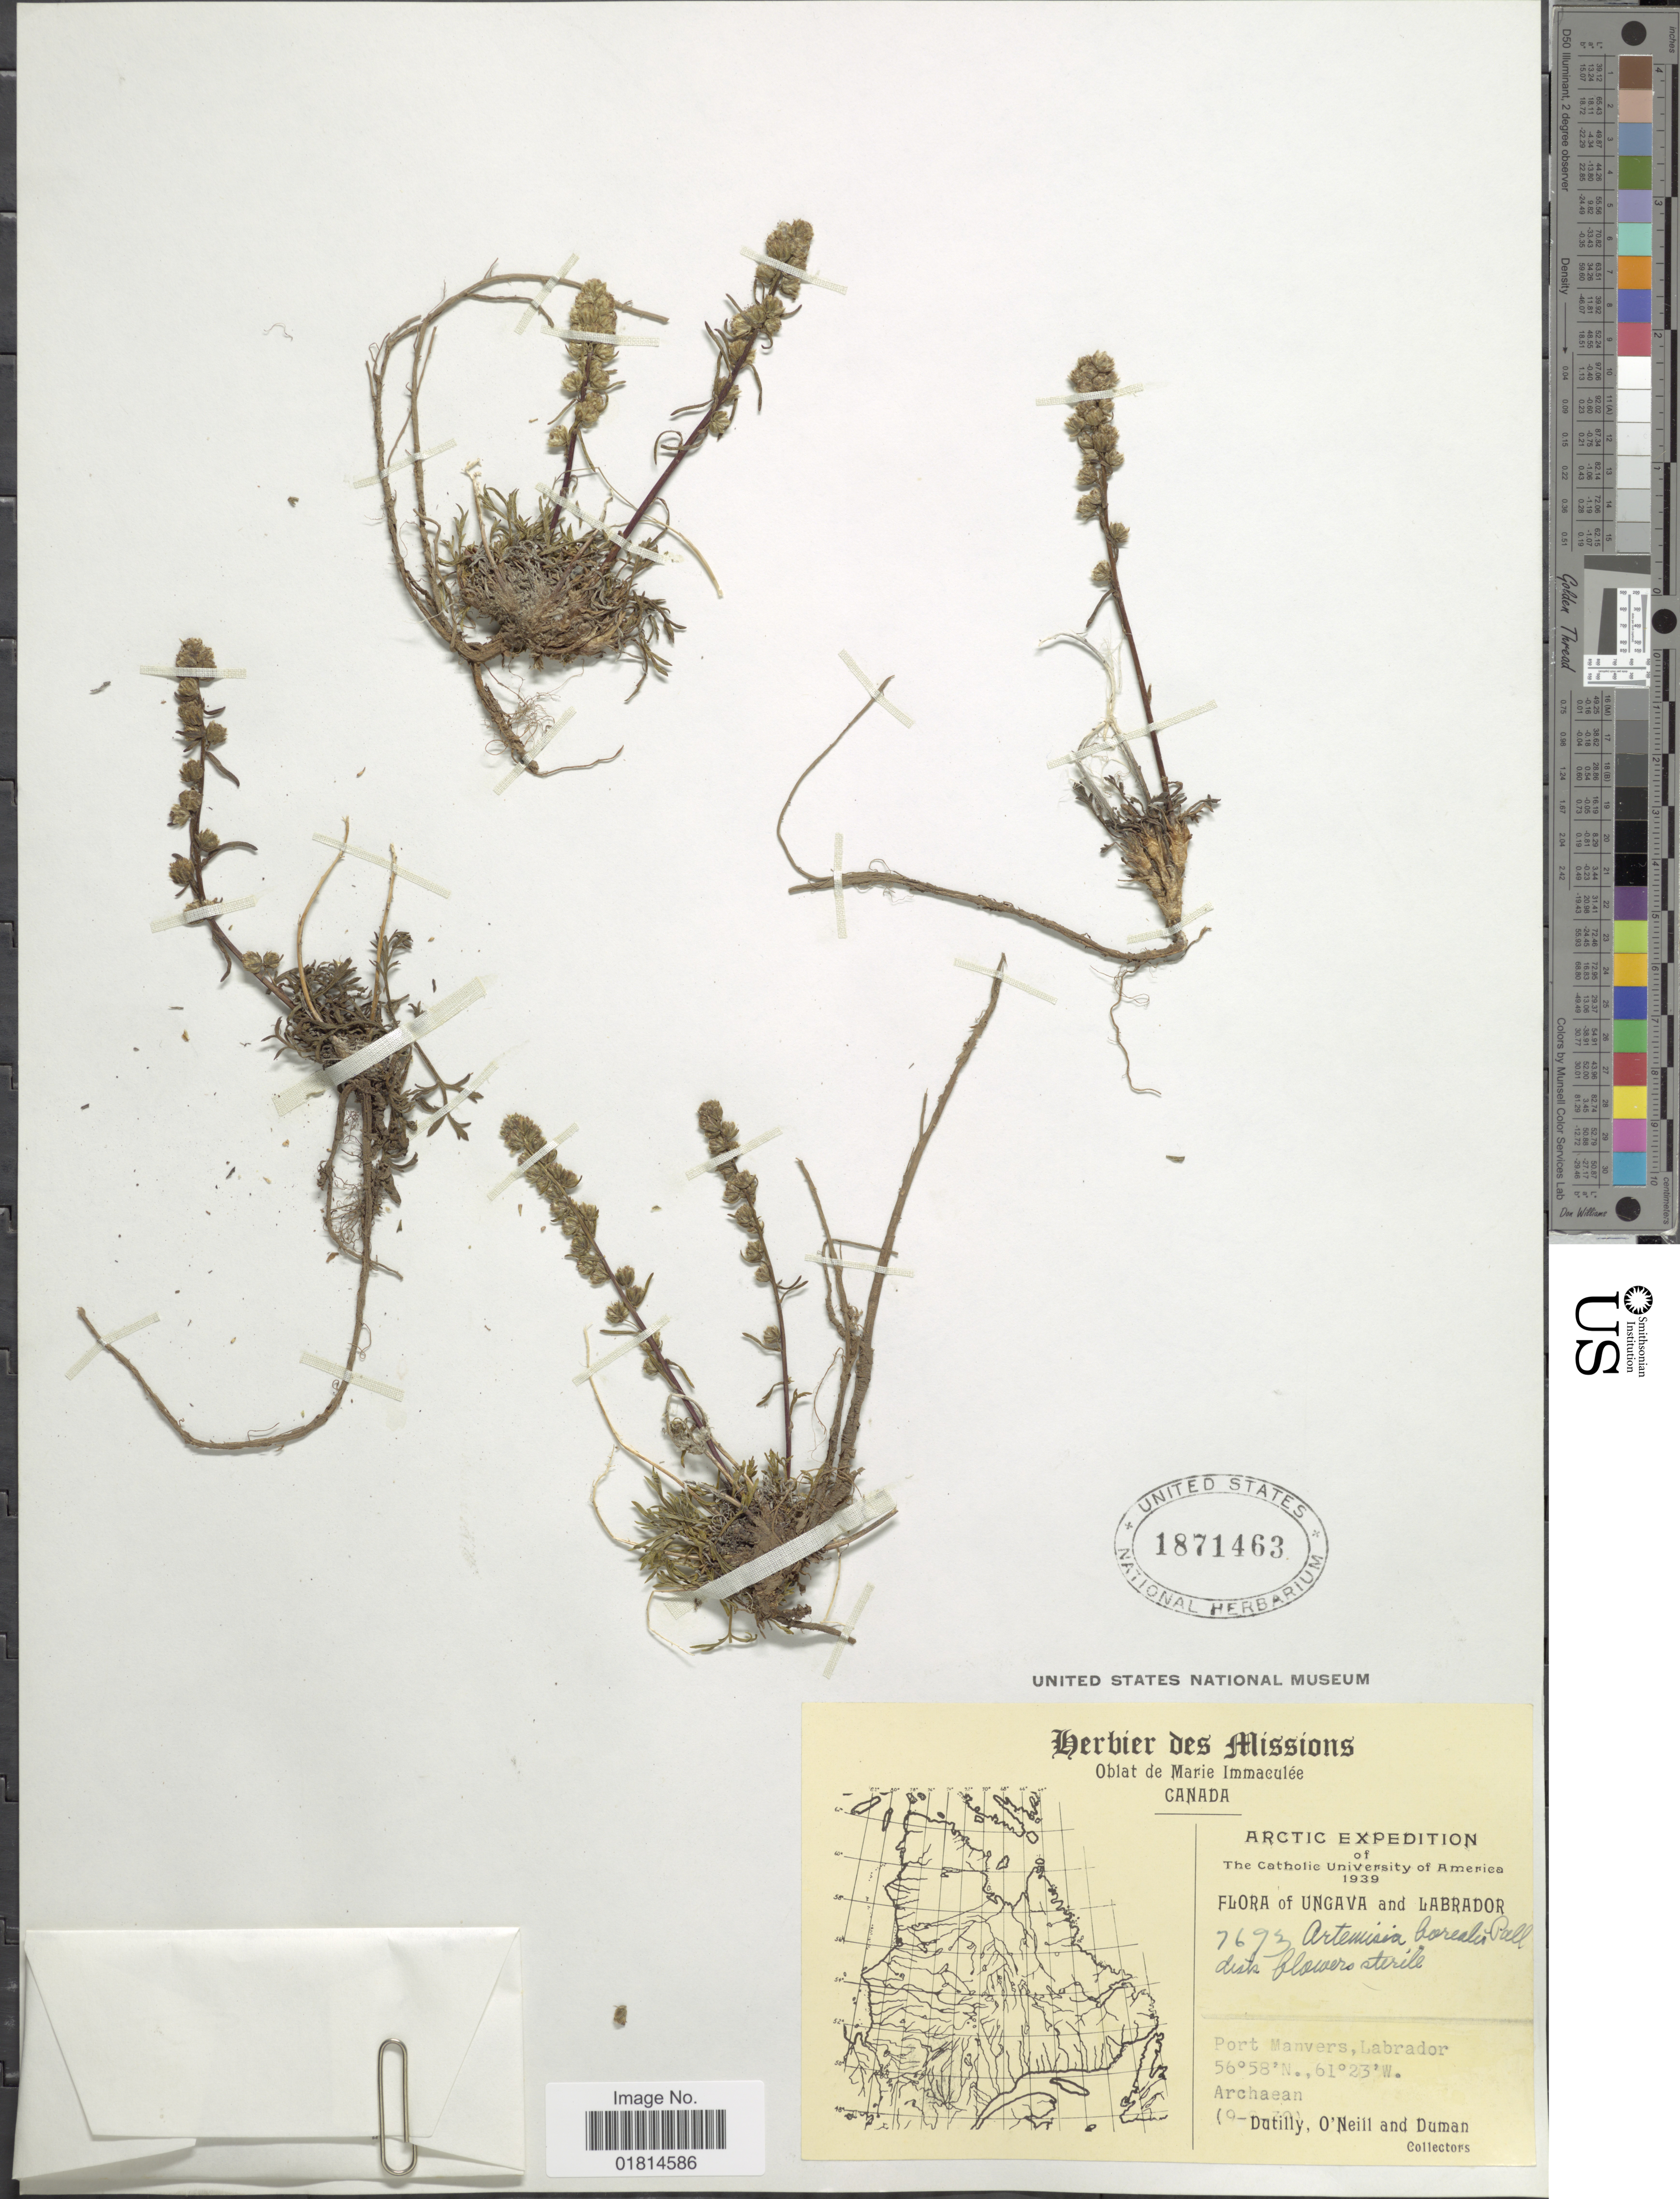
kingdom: Plantae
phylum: Tracheophyta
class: Magnoliopsida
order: Asterales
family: Asteraceae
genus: Artemisia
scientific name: Artemisia borealis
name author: Pall.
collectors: D. O'neill & -. Duman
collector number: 7673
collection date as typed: Transcribed d/m/y: 9/6/70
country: Canada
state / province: Newfoundland and Labrador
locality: Port Manvers, Labrador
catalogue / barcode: US 1871463